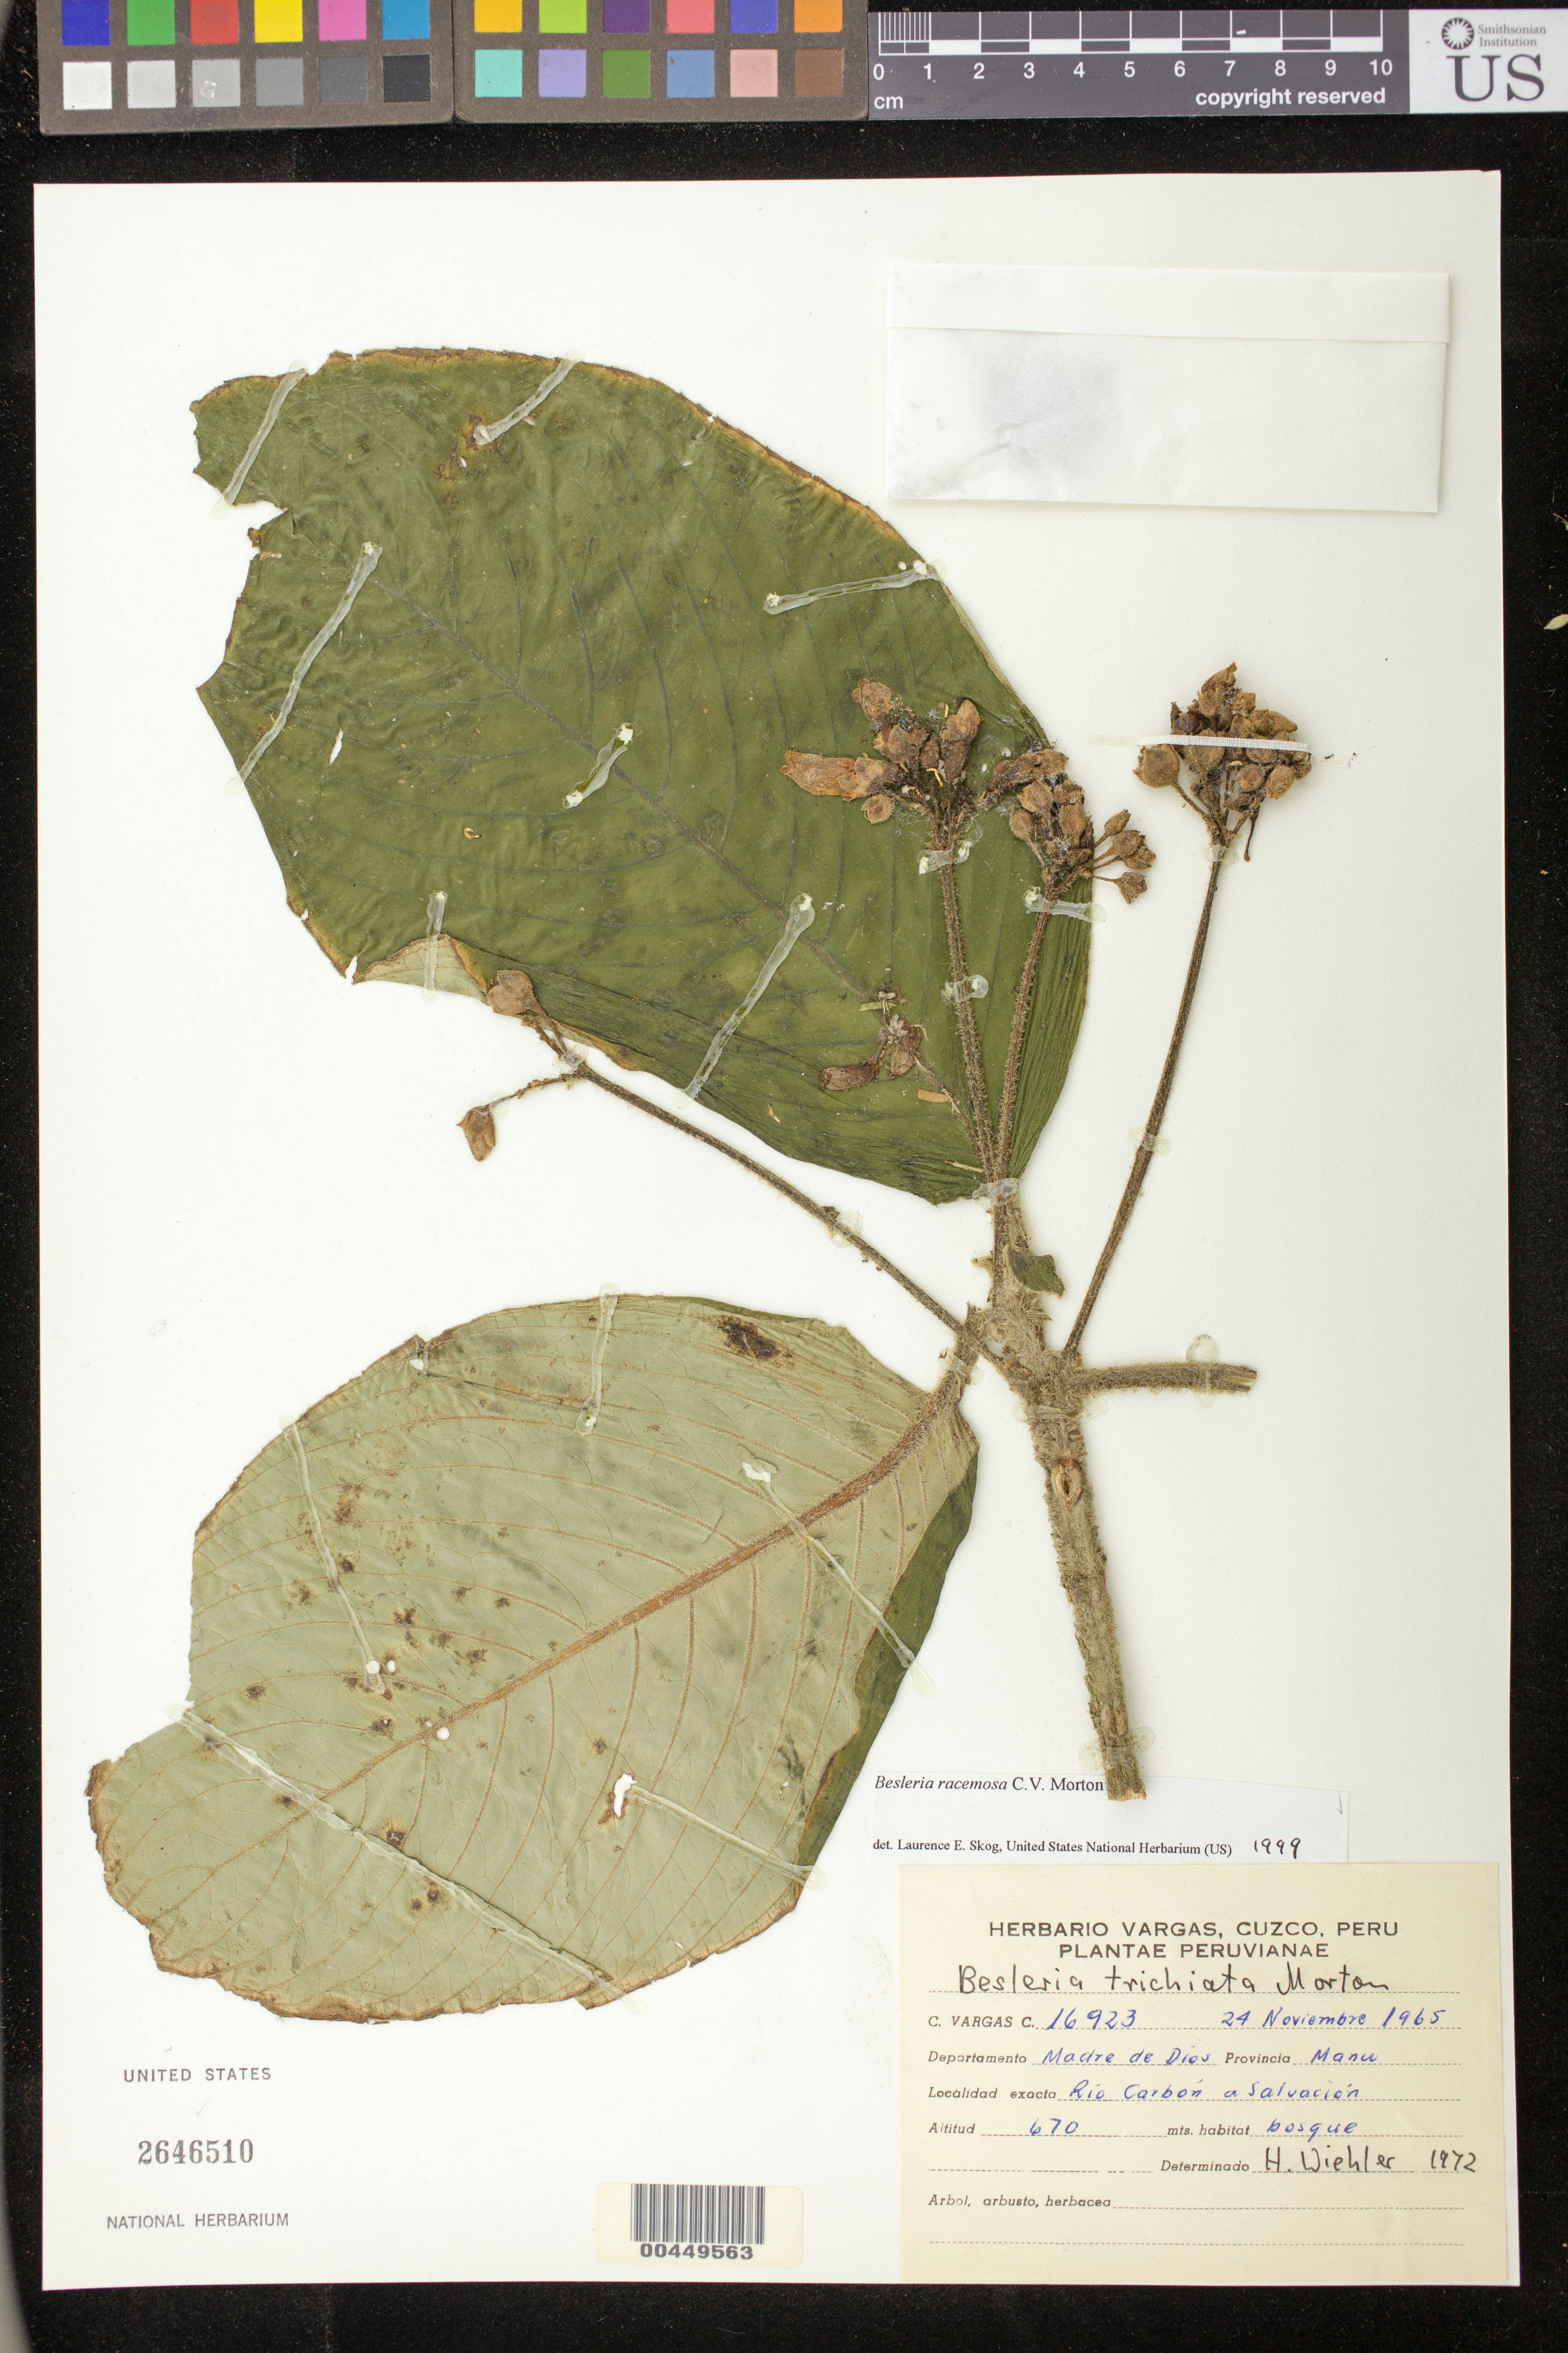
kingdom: Plantae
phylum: Tracheophyta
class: Magnoliopsida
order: Lamiales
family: Gesneriaceae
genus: Besleria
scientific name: Besleria racemosa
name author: C.V. Morton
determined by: Skog, Laurence E.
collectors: C. Vargas C.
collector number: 16923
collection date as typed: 24 Nov 1965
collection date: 1965-11-24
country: Peru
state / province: Madre de Dios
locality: Prov. Manu; Rio Carbón a Salvación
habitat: Bosque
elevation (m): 670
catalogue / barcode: US 2646510